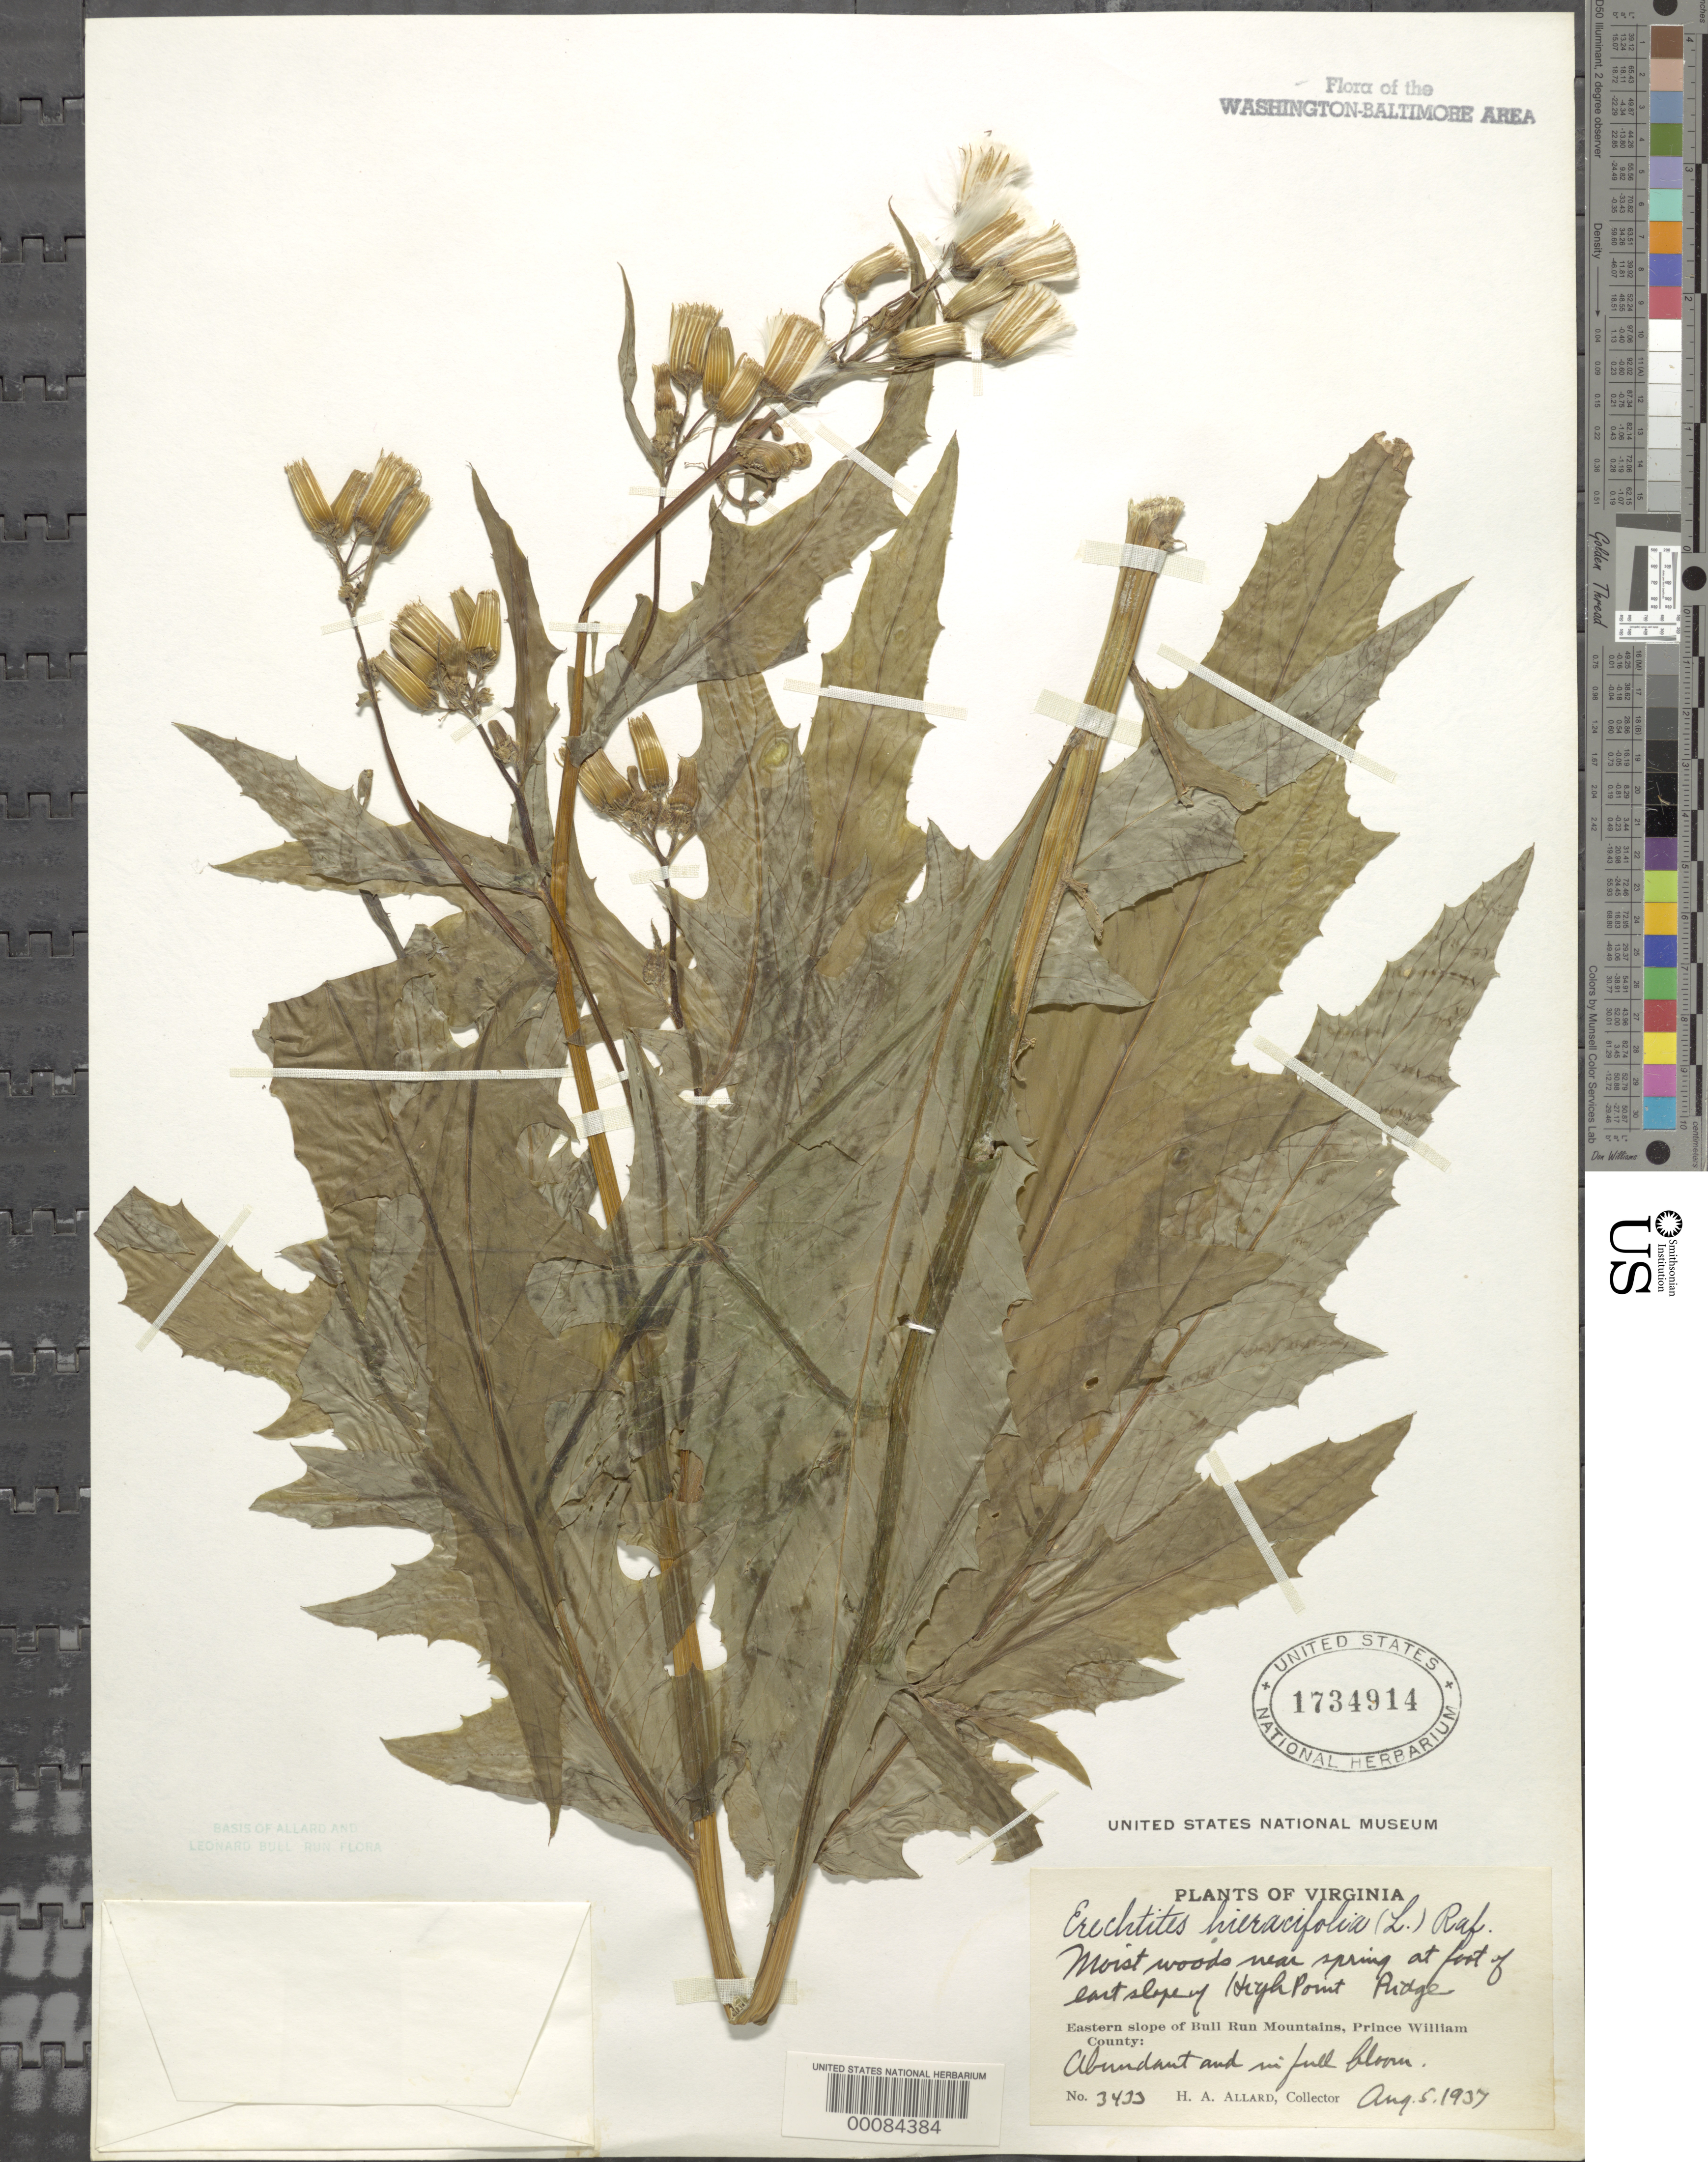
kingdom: Plantae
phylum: Tracheophyta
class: Magnoliopsida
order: Asterales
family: Asteraceae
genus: Erechtites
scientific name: Erechtites hieraciifolius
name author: (L.) Raf. ex DC.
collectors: H. A. Allard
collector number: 3433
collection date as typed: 05 Aug 1937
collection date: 1937-08-05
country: United States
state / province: Virginia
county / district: Prince William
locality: East slope of High Point Ridge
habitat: Moist woods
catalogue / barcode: US 1734914